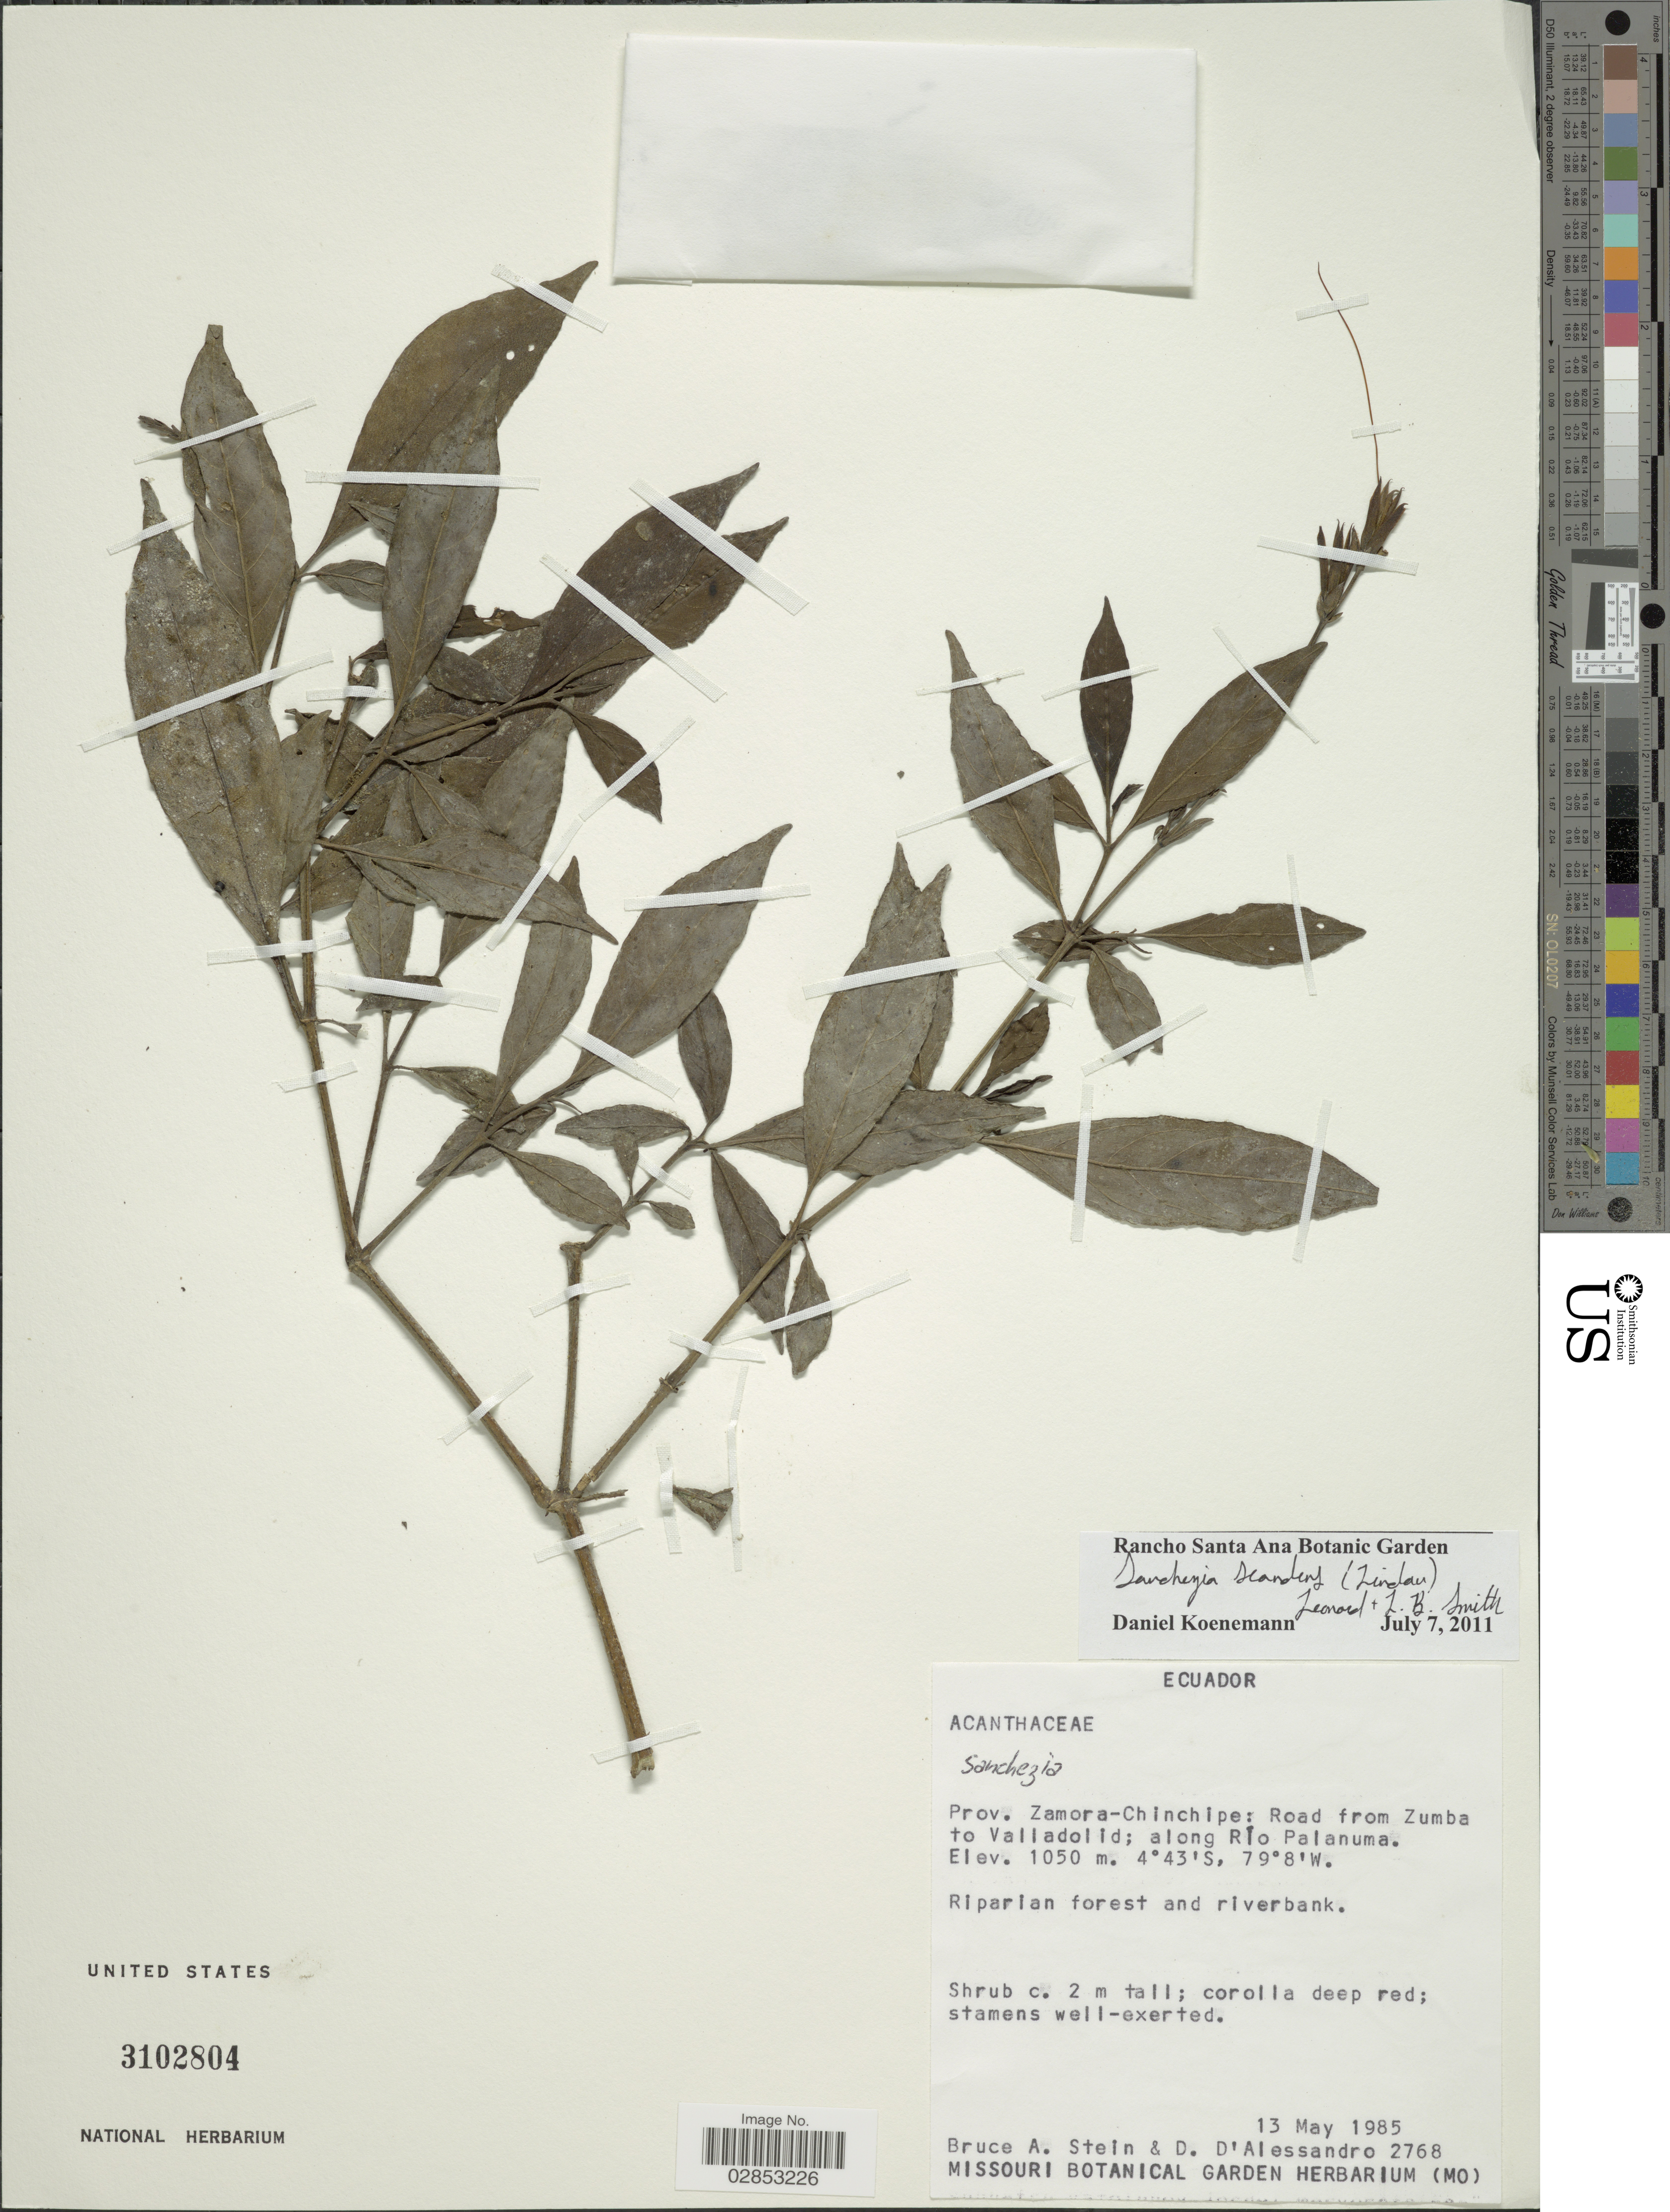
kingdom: Plantae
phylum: Tracheophyta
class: Magnoliopsida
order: Lamiales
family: Acanthaceae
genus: Sanchezia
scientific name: Sanchezia longiflora (Hook. f.) Hook. f. X scandens (Lindau) Leonard & L.B. Sm.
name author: (Hook. f.) Hook. f. ex Planch.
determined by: Azevedo, Igor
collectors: B. A. Stein & D. D'alessandro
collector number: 2768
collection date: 1985-05-13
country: Ecuador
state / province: Zamora-Chinchipe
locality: Prov. Zamora-Chinchipe: Road from Zumba to Valladolid; along Río Palanuma.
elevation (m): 1050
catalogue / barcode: US 3102804